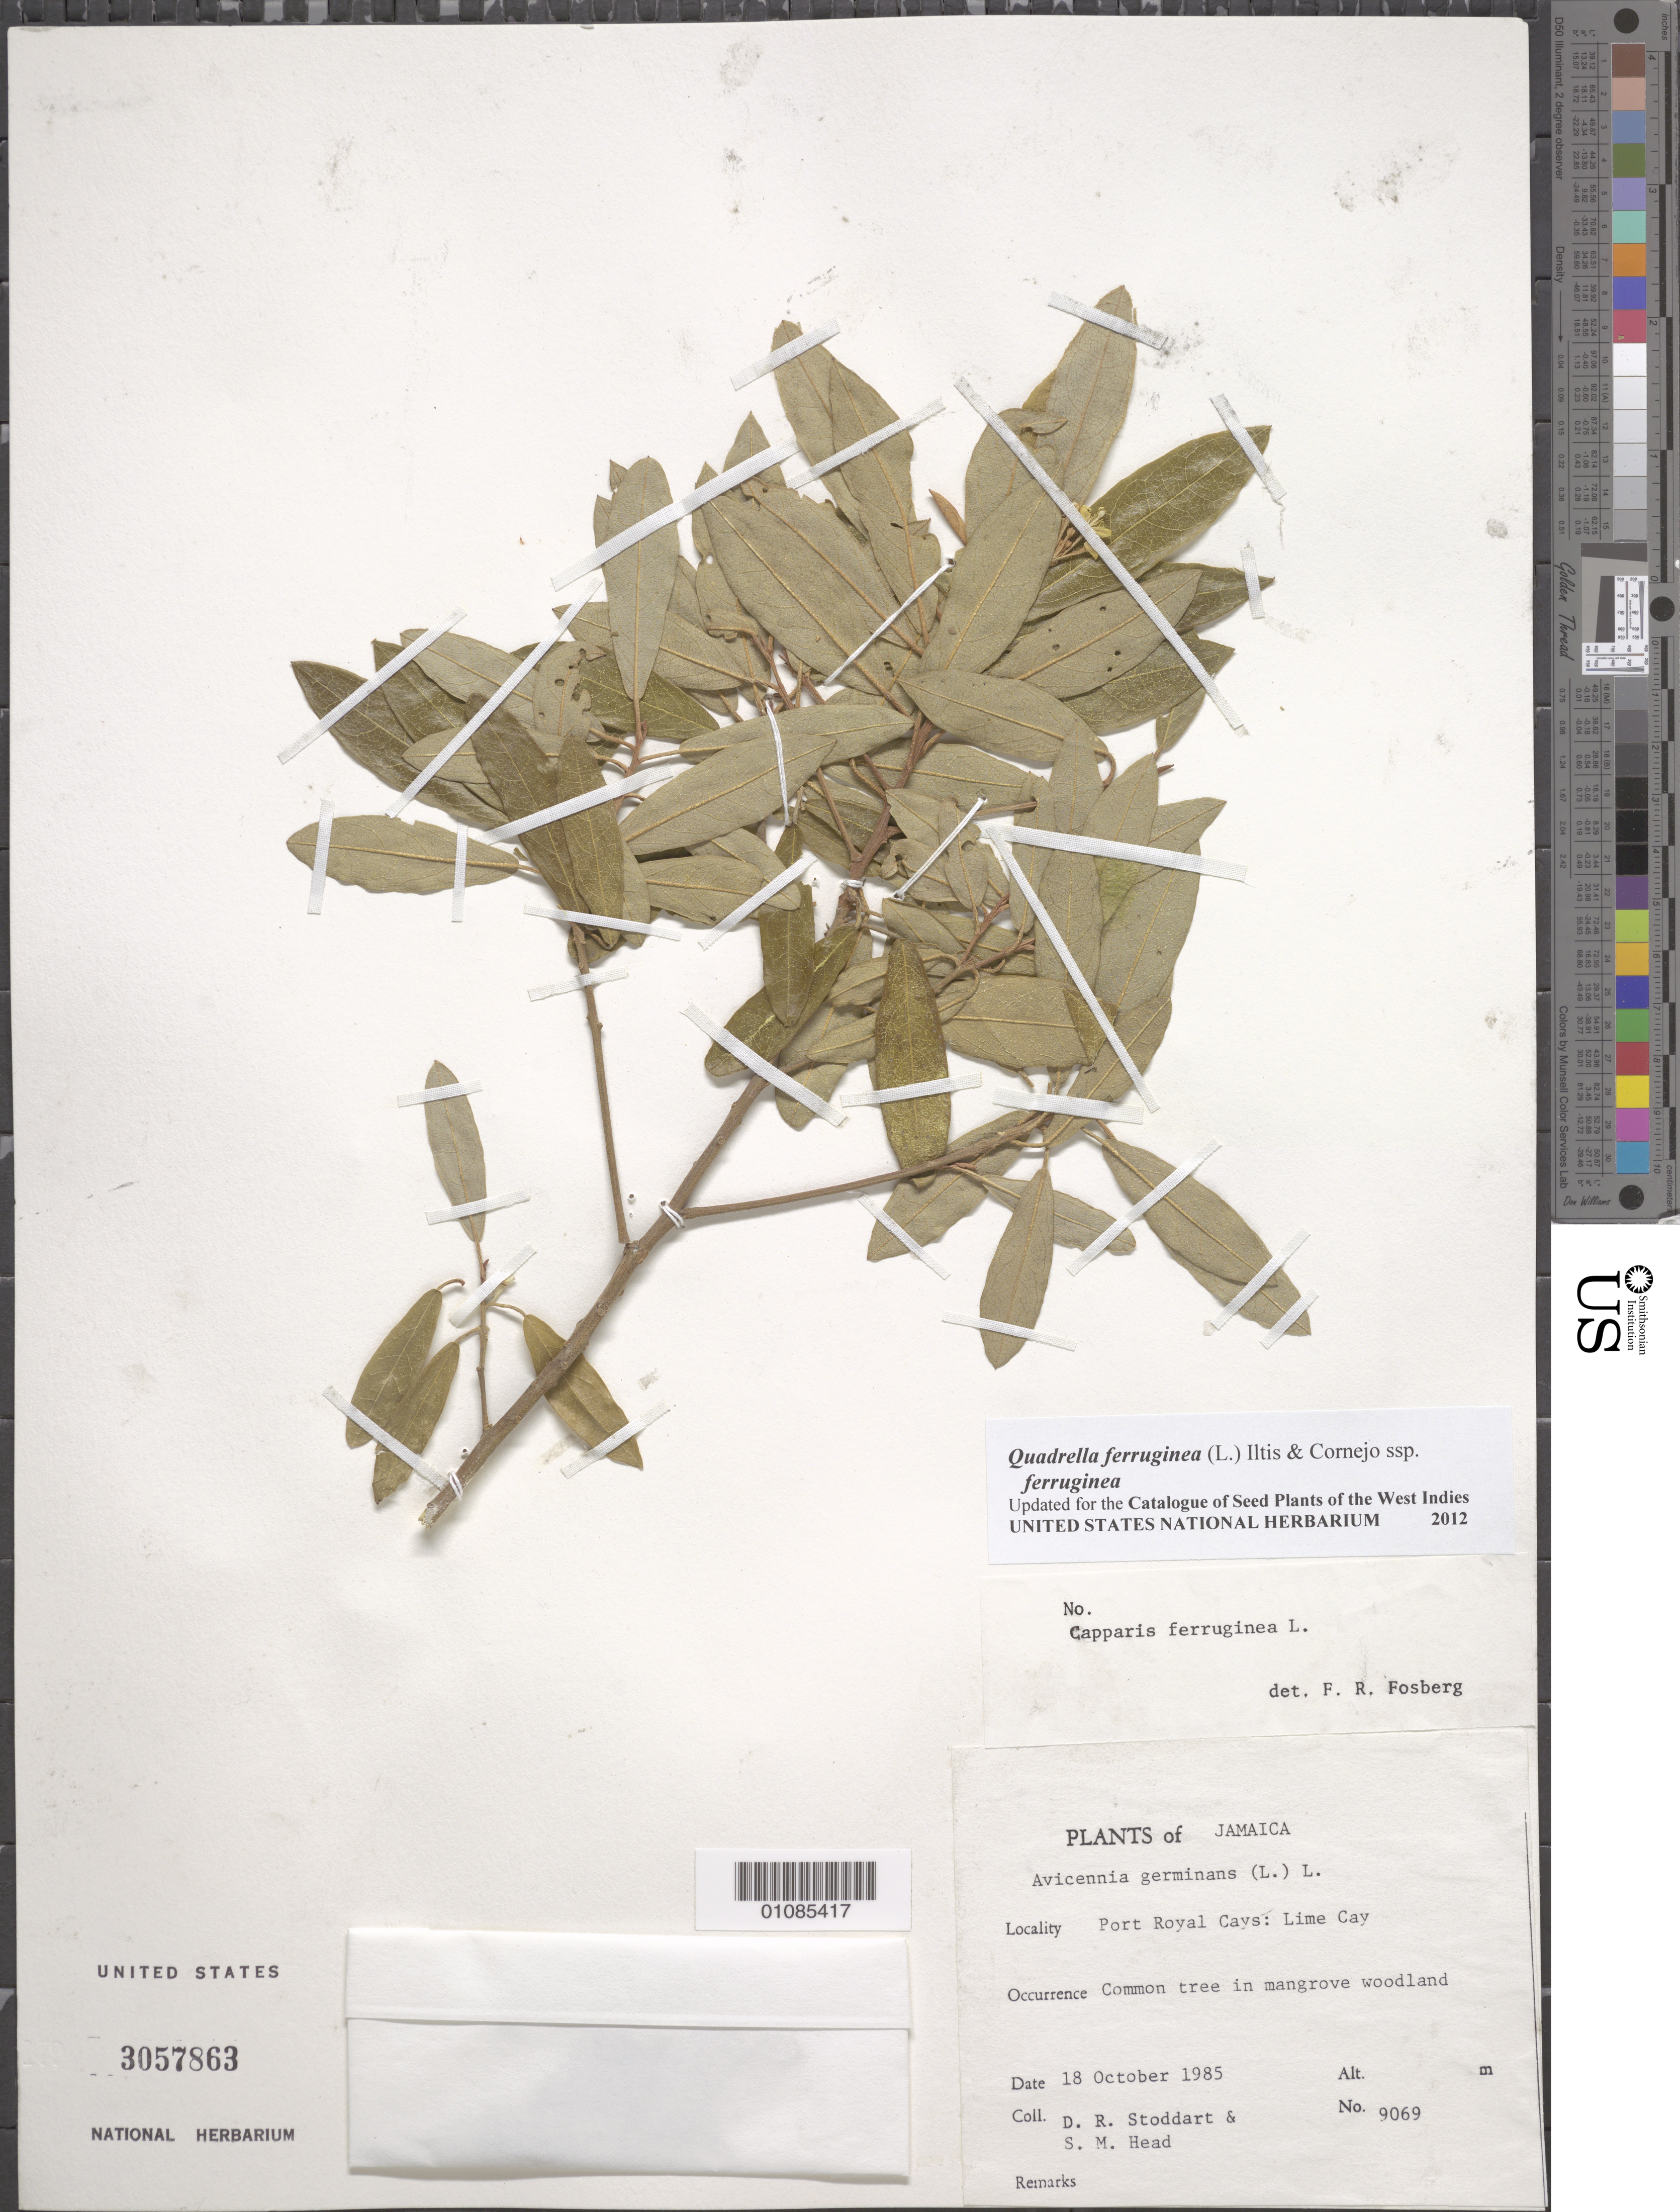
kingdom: Plantae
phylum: Tracheophyta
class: Magnoliopsida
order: Brassicales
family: Capparaceae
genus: Quadrella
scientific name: Quadrella ferruginea subsp. ferruginea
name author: (L.) Cornejo & Iltis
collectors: D. R. Stoddart & S. Head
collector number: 9069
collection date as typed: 18 Oct 1985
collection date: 1985-10-18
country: Jamaica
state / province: Saint Andrew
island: Jamaica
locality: Port Royal Cays: Lime Cay.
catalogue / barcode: US 3057863